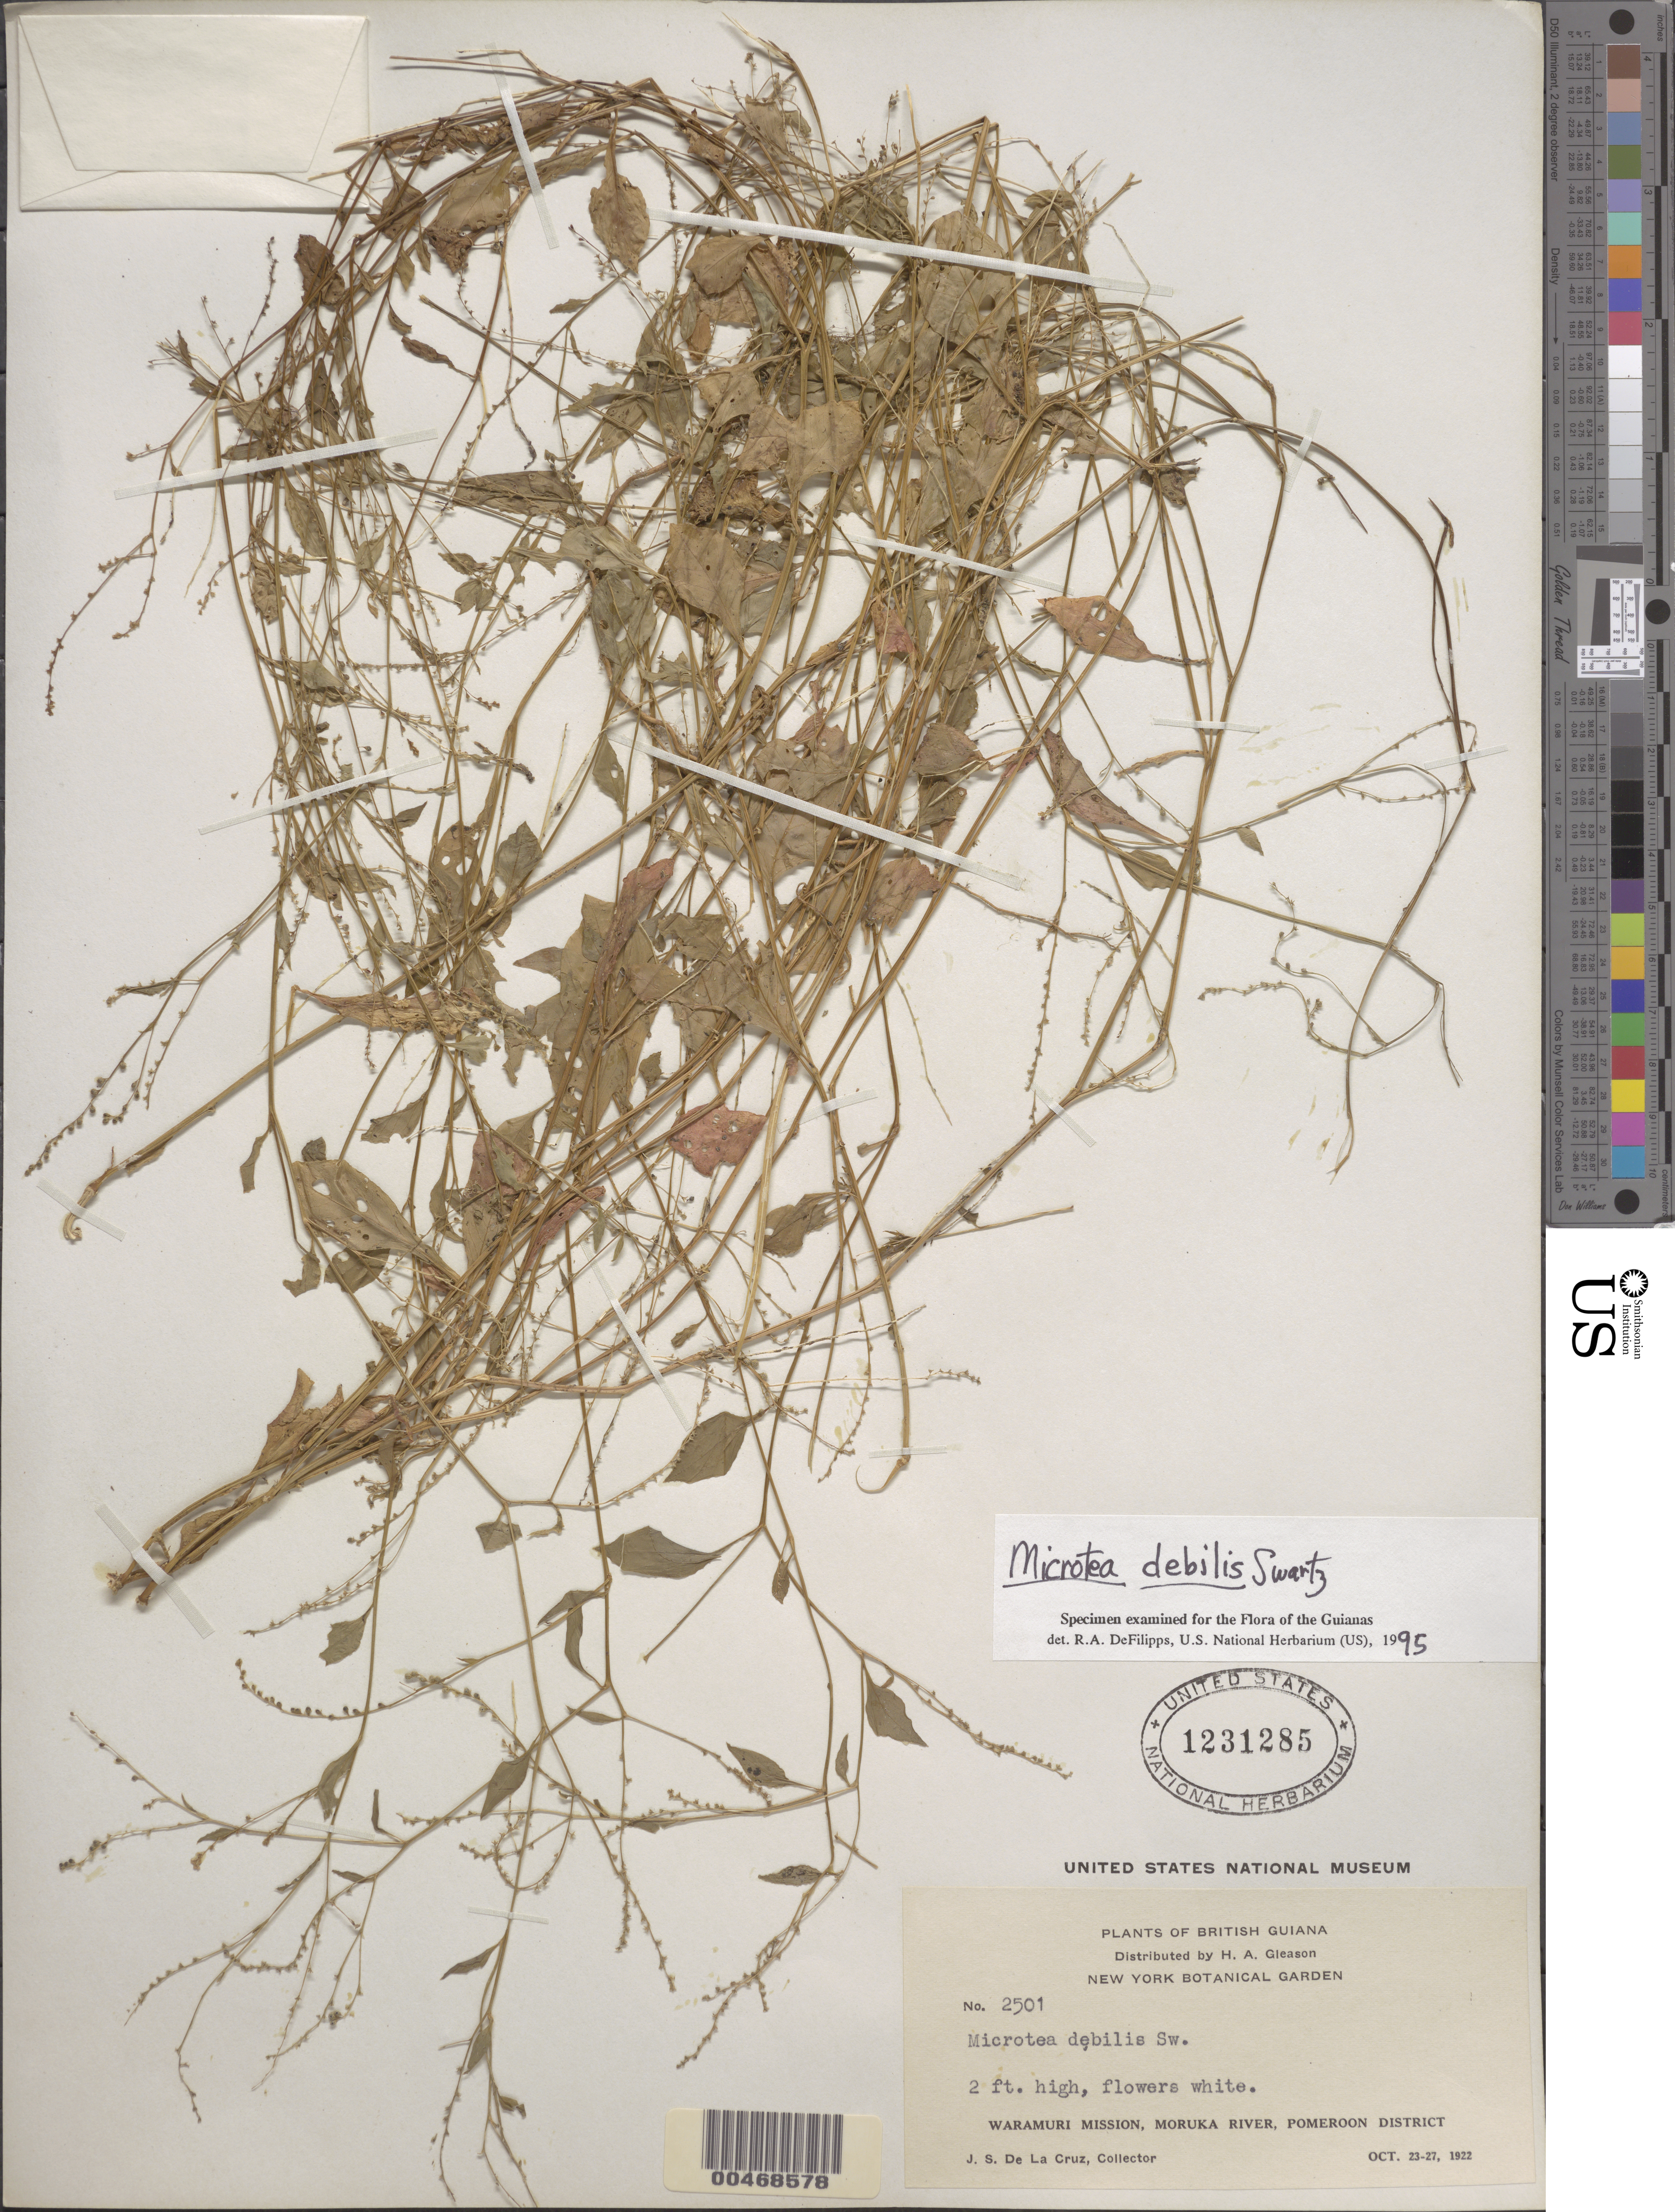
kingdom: Plantae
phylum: Tracheophyta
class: Magnoliopsida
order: Caryophyllales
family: Microteaceae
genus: Microtea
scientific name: Microtea debilis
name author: Sw.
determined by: DeFilipps, R. A.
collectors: J. S. de la Cruz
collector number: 2501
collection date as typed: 23 Oct 1922 to 27 Oct 1922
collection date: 1922-10-23/1922-10-27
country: Guyana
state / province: Barima-Waini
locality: Waramuri Mission, Moruka River. [In former Pomeroon Region.]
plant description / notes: MO, NY, US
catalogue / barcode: US 1231285